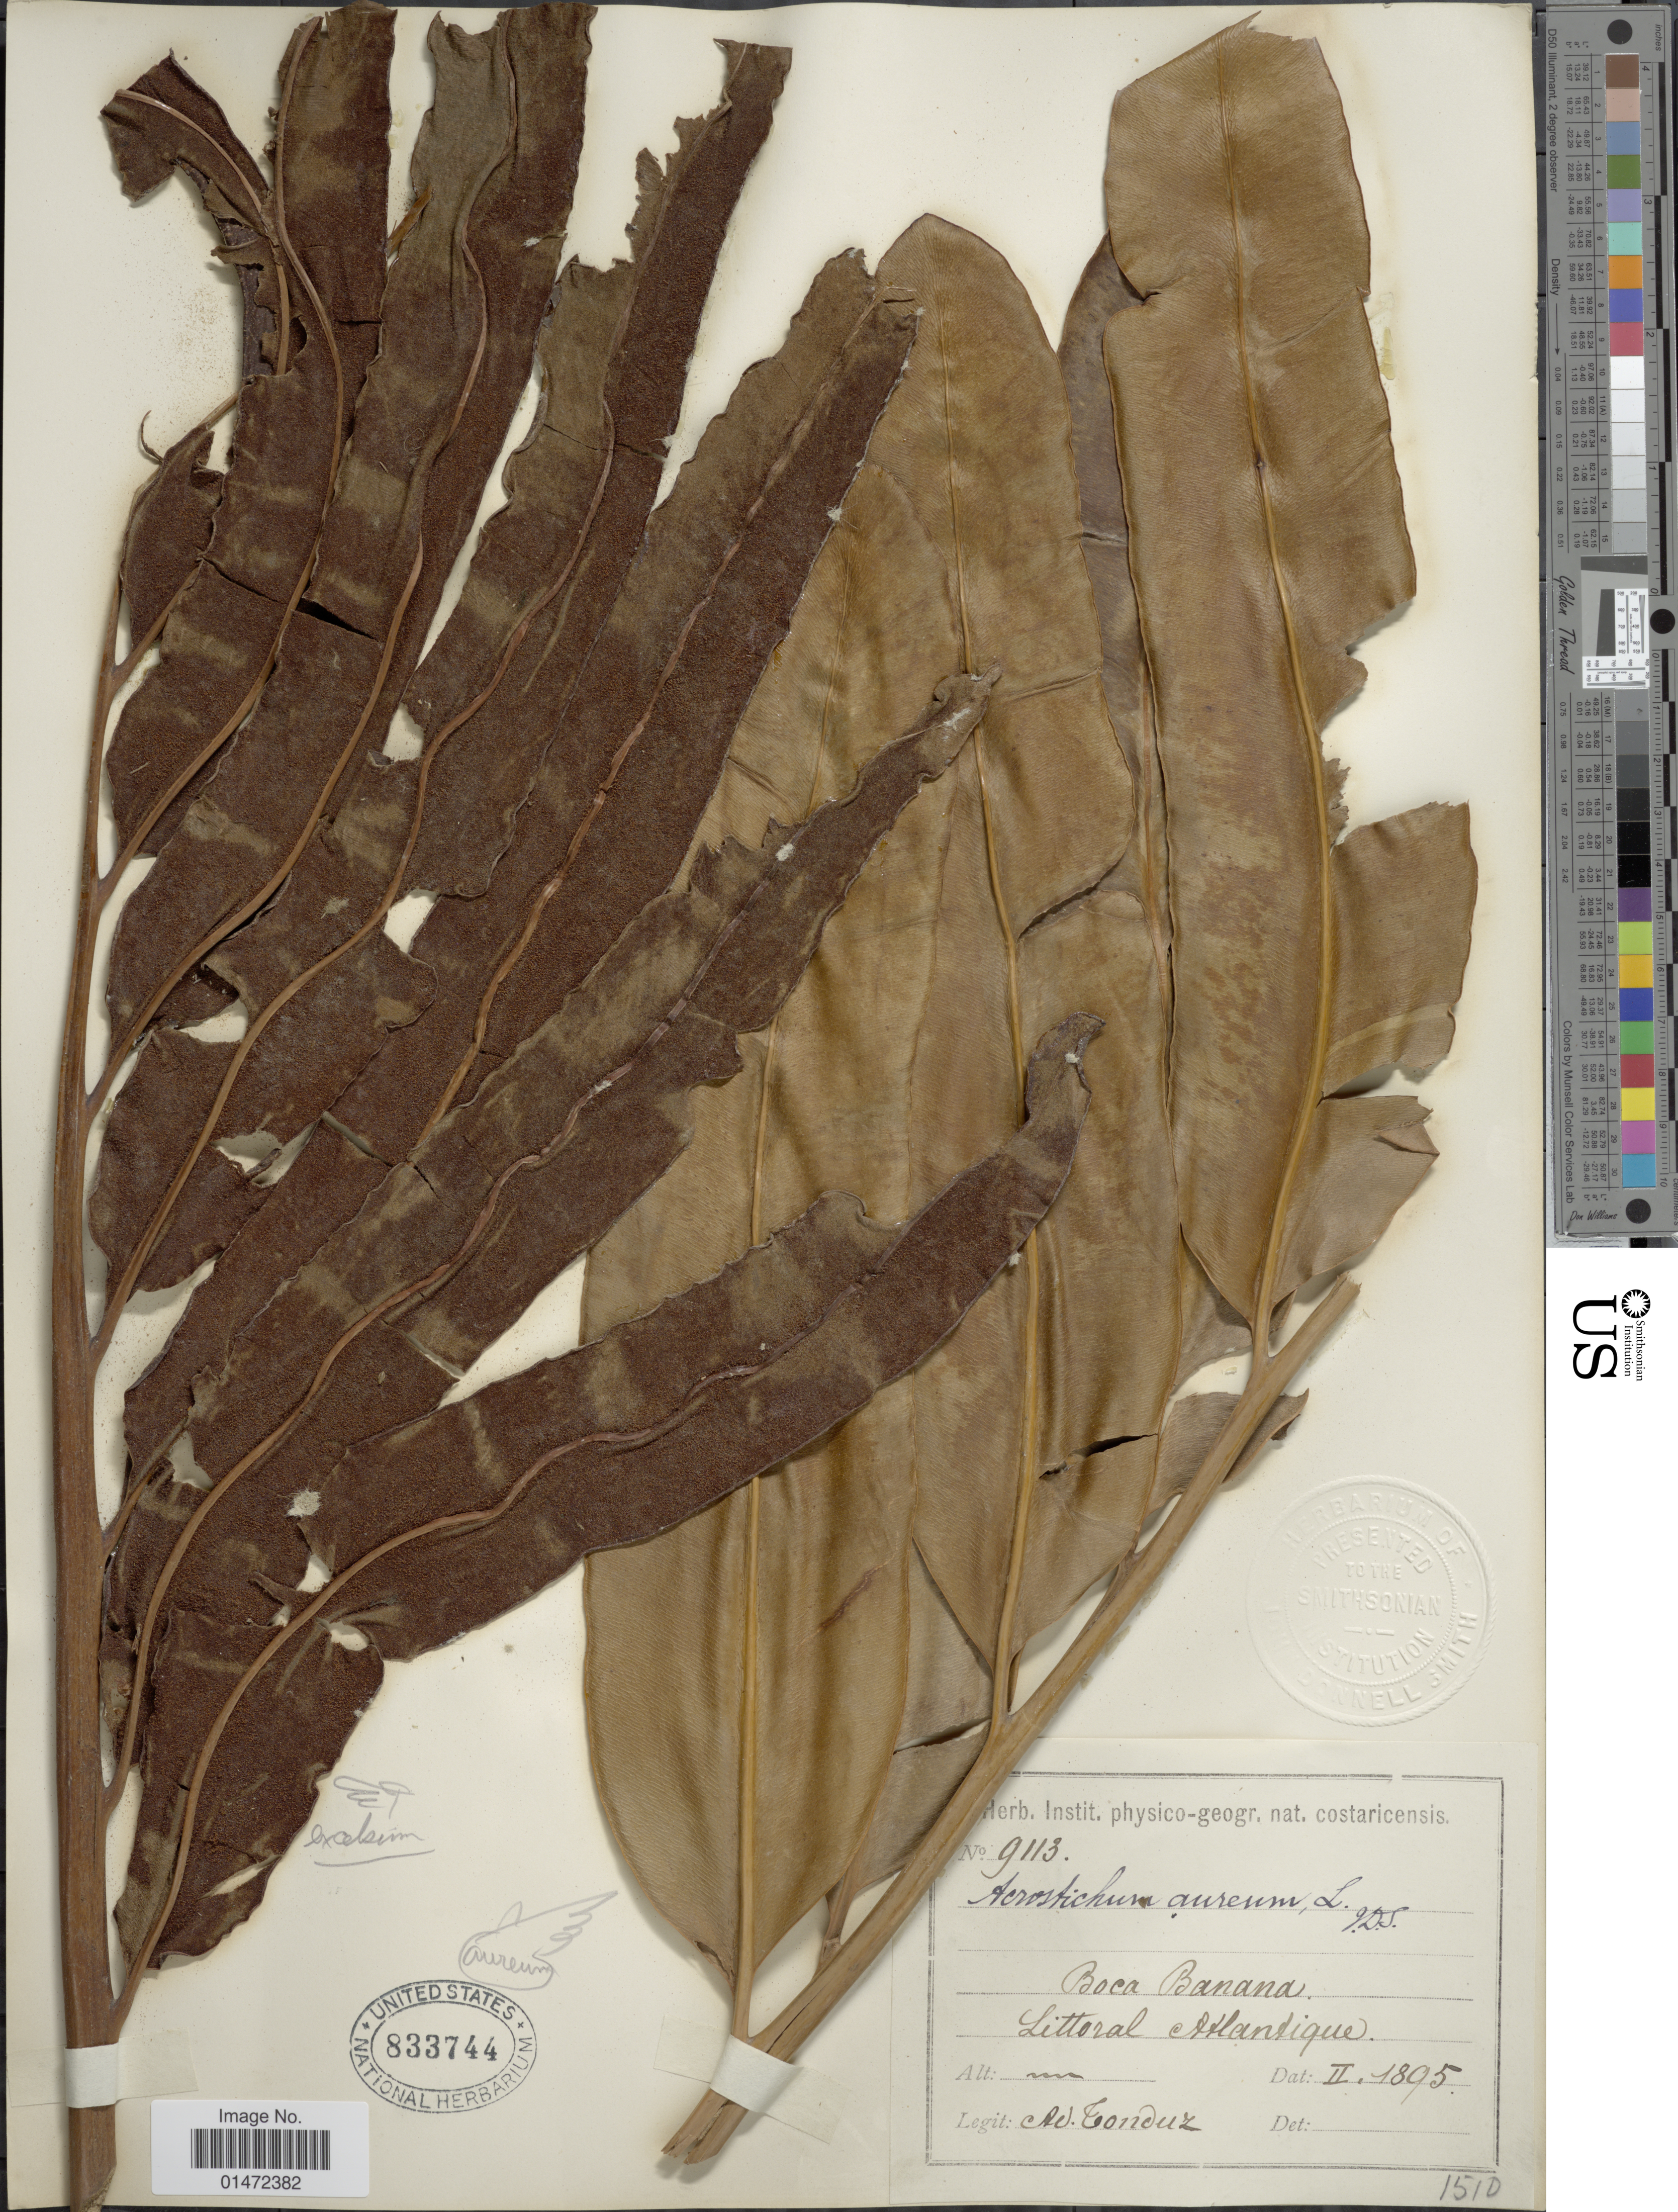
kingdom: Plantae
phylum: Tracheophyta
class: Polypodiopsida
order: Polypodiales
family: Pteridaceae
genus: Acrostichum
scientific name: Acrostichum danaeifolium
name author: Langsd. & Fisch.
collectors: A. Tonduz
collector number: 9113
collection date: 1895-02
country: Costa Rica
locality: Boca Banana, Littorial Atlantiqu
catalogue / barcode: US 833744